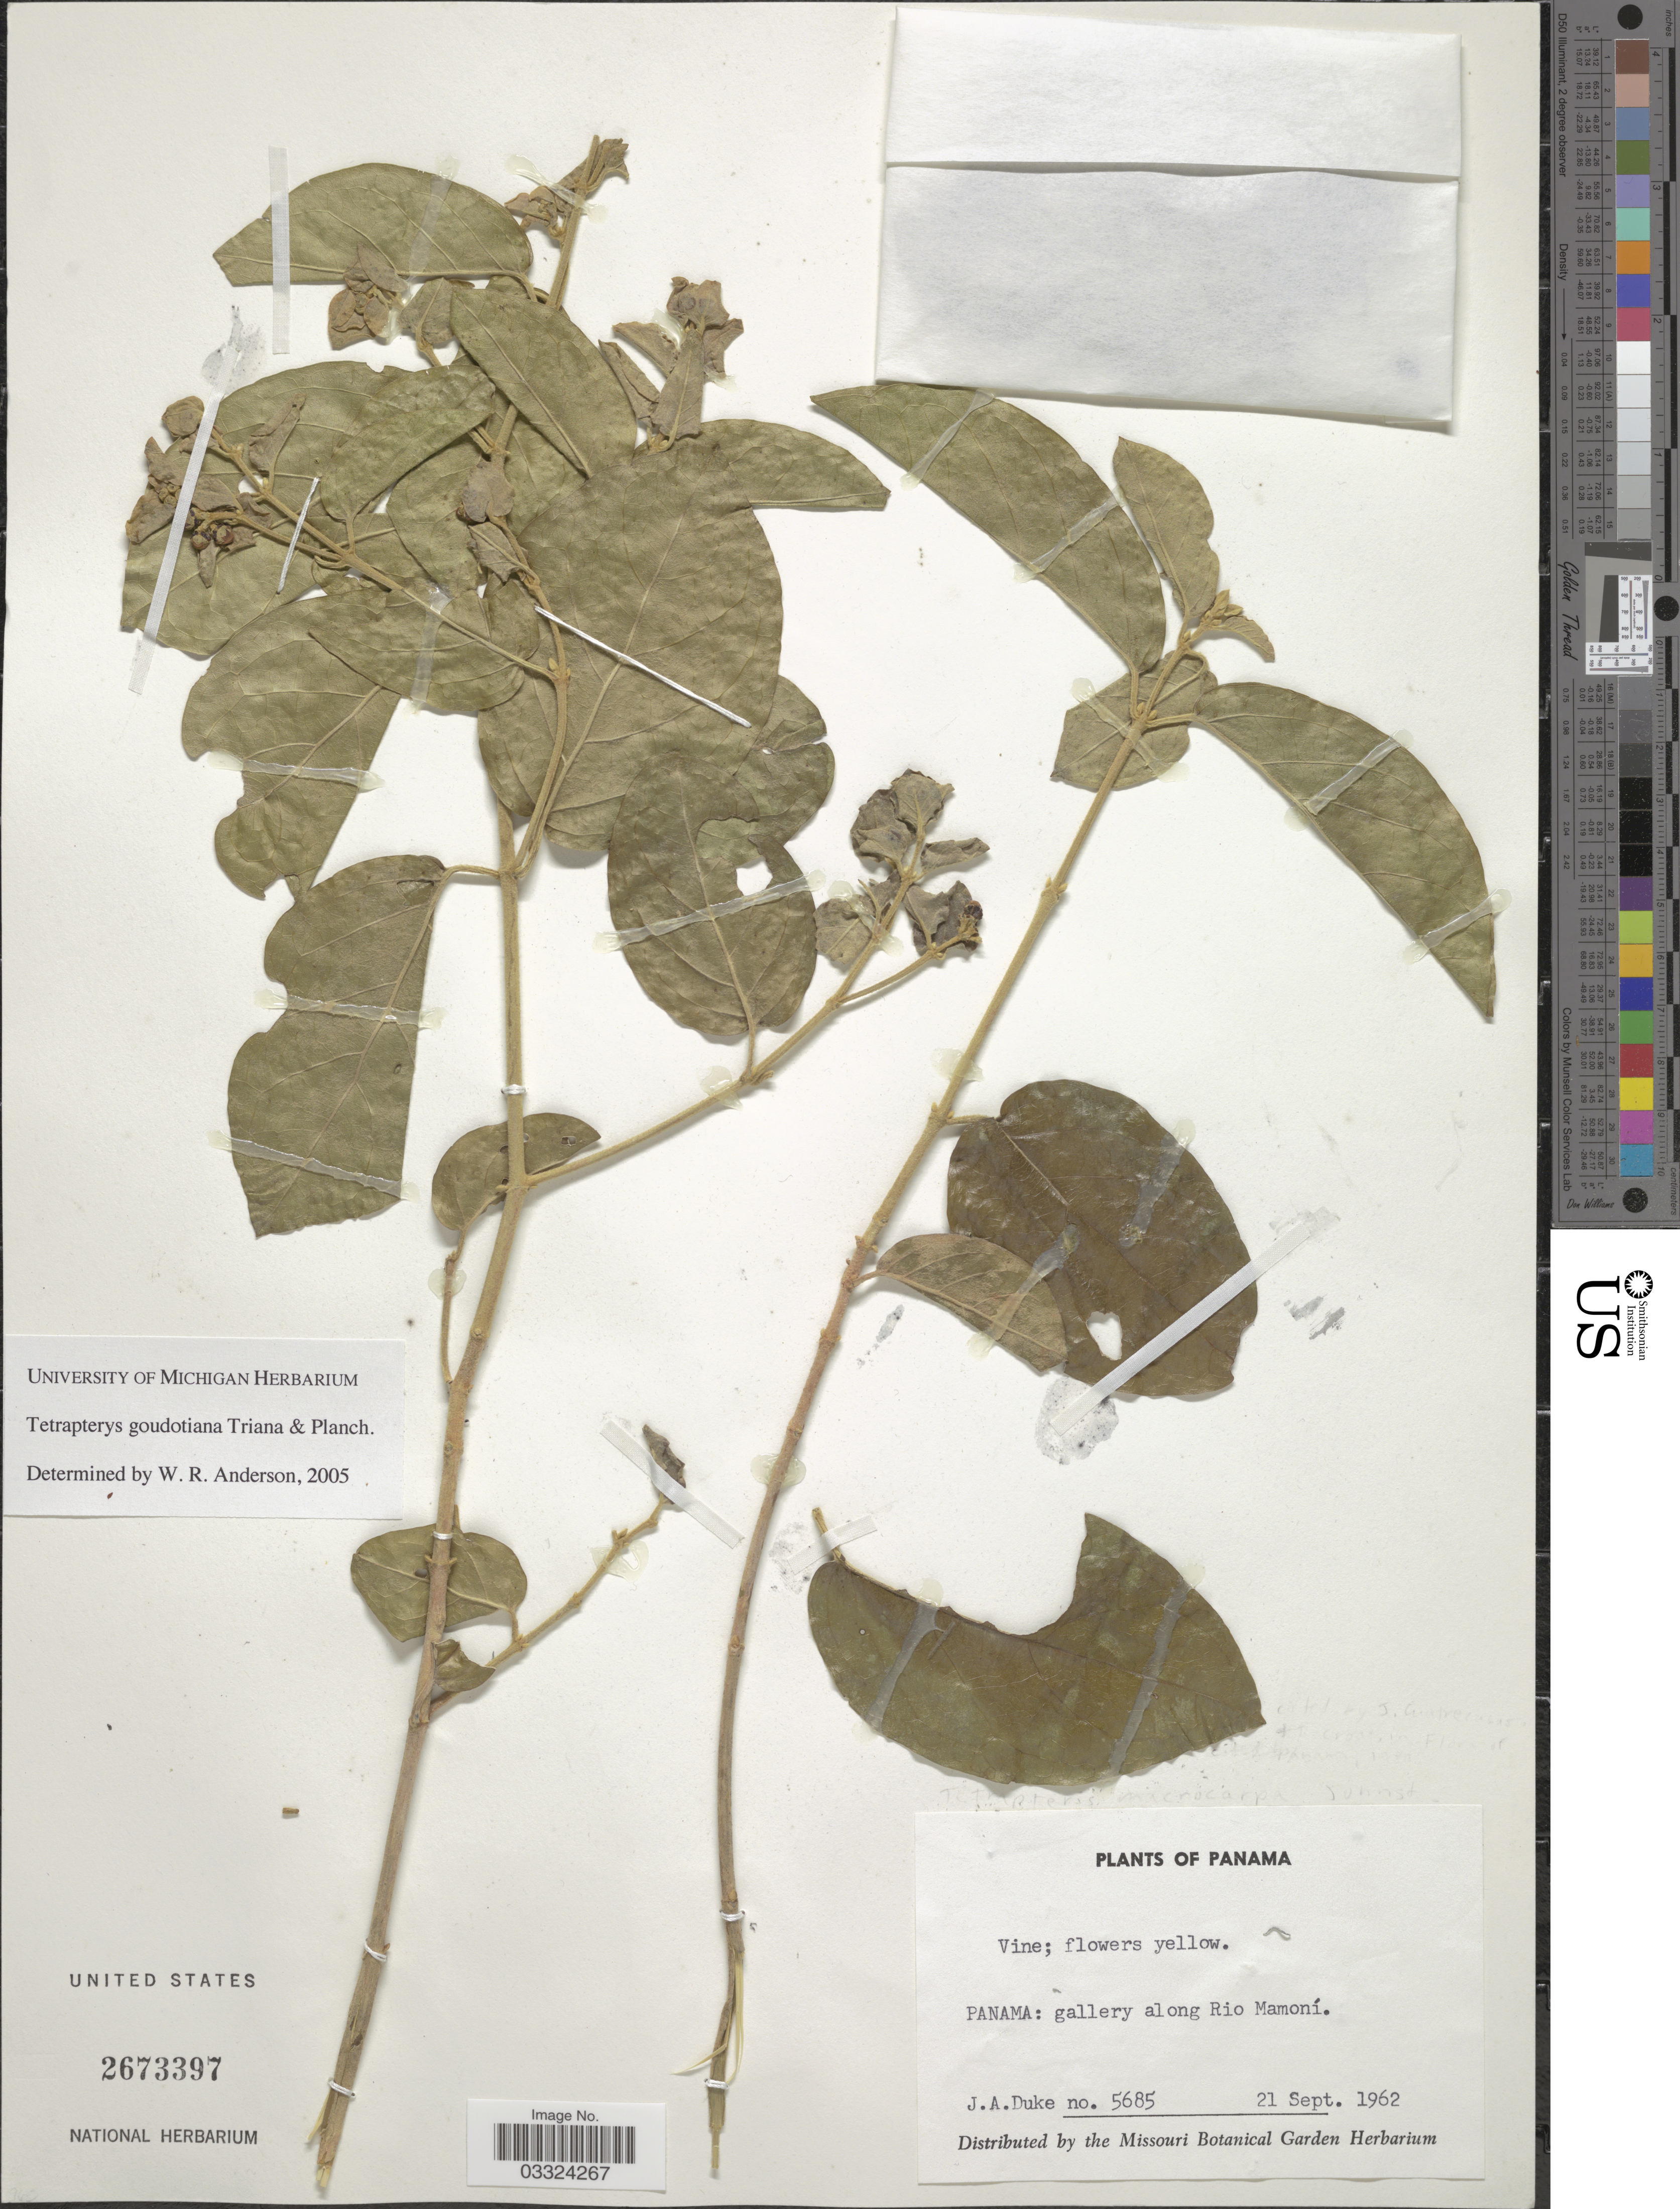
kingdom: Plantae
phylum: Tracheophyta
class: Magnoliopsida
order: Malpighiales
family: Malpighiaceae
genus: Tetrapterys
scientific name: Tetrapterys goudotiana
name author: Triana & Planch.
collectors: J. A. Duke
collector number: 5685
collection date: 1962-09-21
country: Panama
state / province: Panamá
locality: Gallery along Rio Mamoní.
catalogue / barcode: US 2673397